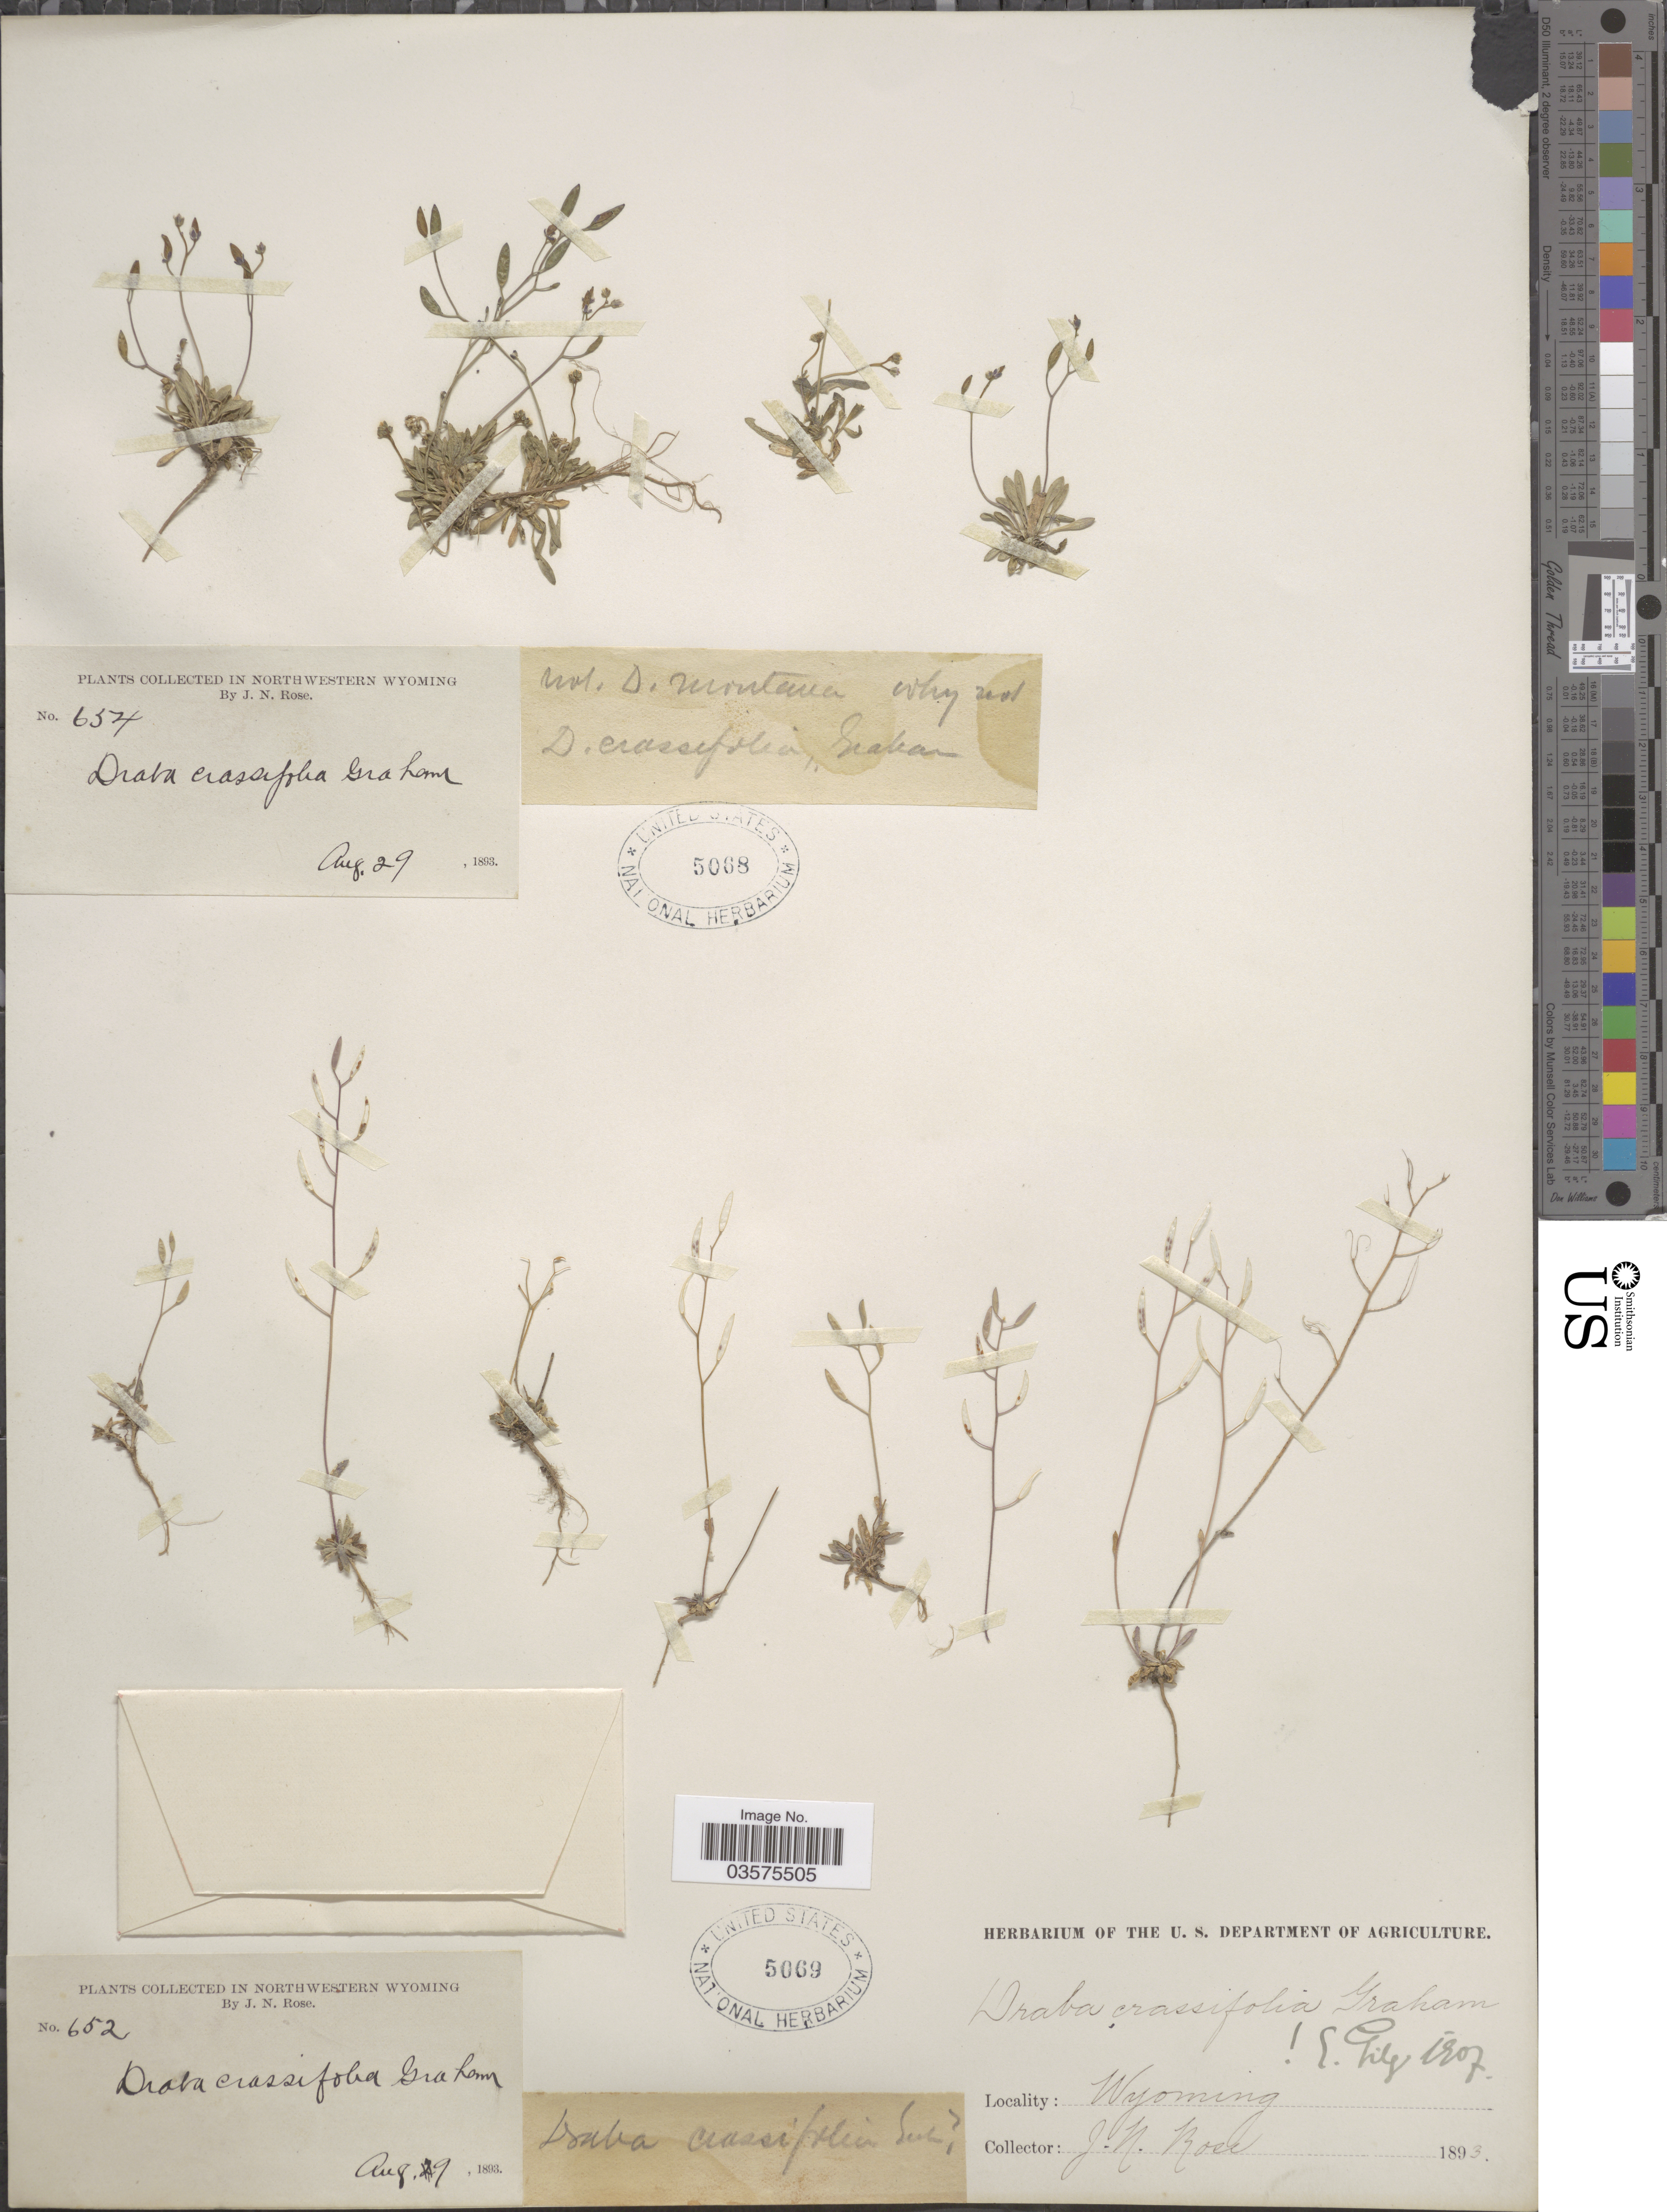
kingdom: Plantae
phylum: Tracheophyta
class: Magnoliopsida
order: Brassicales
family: Brassicaceae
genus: Draba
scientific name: Draba crassifolia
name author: Graham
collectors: J. N. Rose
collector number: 654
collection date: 1893-08-29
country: United States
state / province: Wyoming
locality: Northwestern Wyoming.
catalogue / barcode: US 5068-2